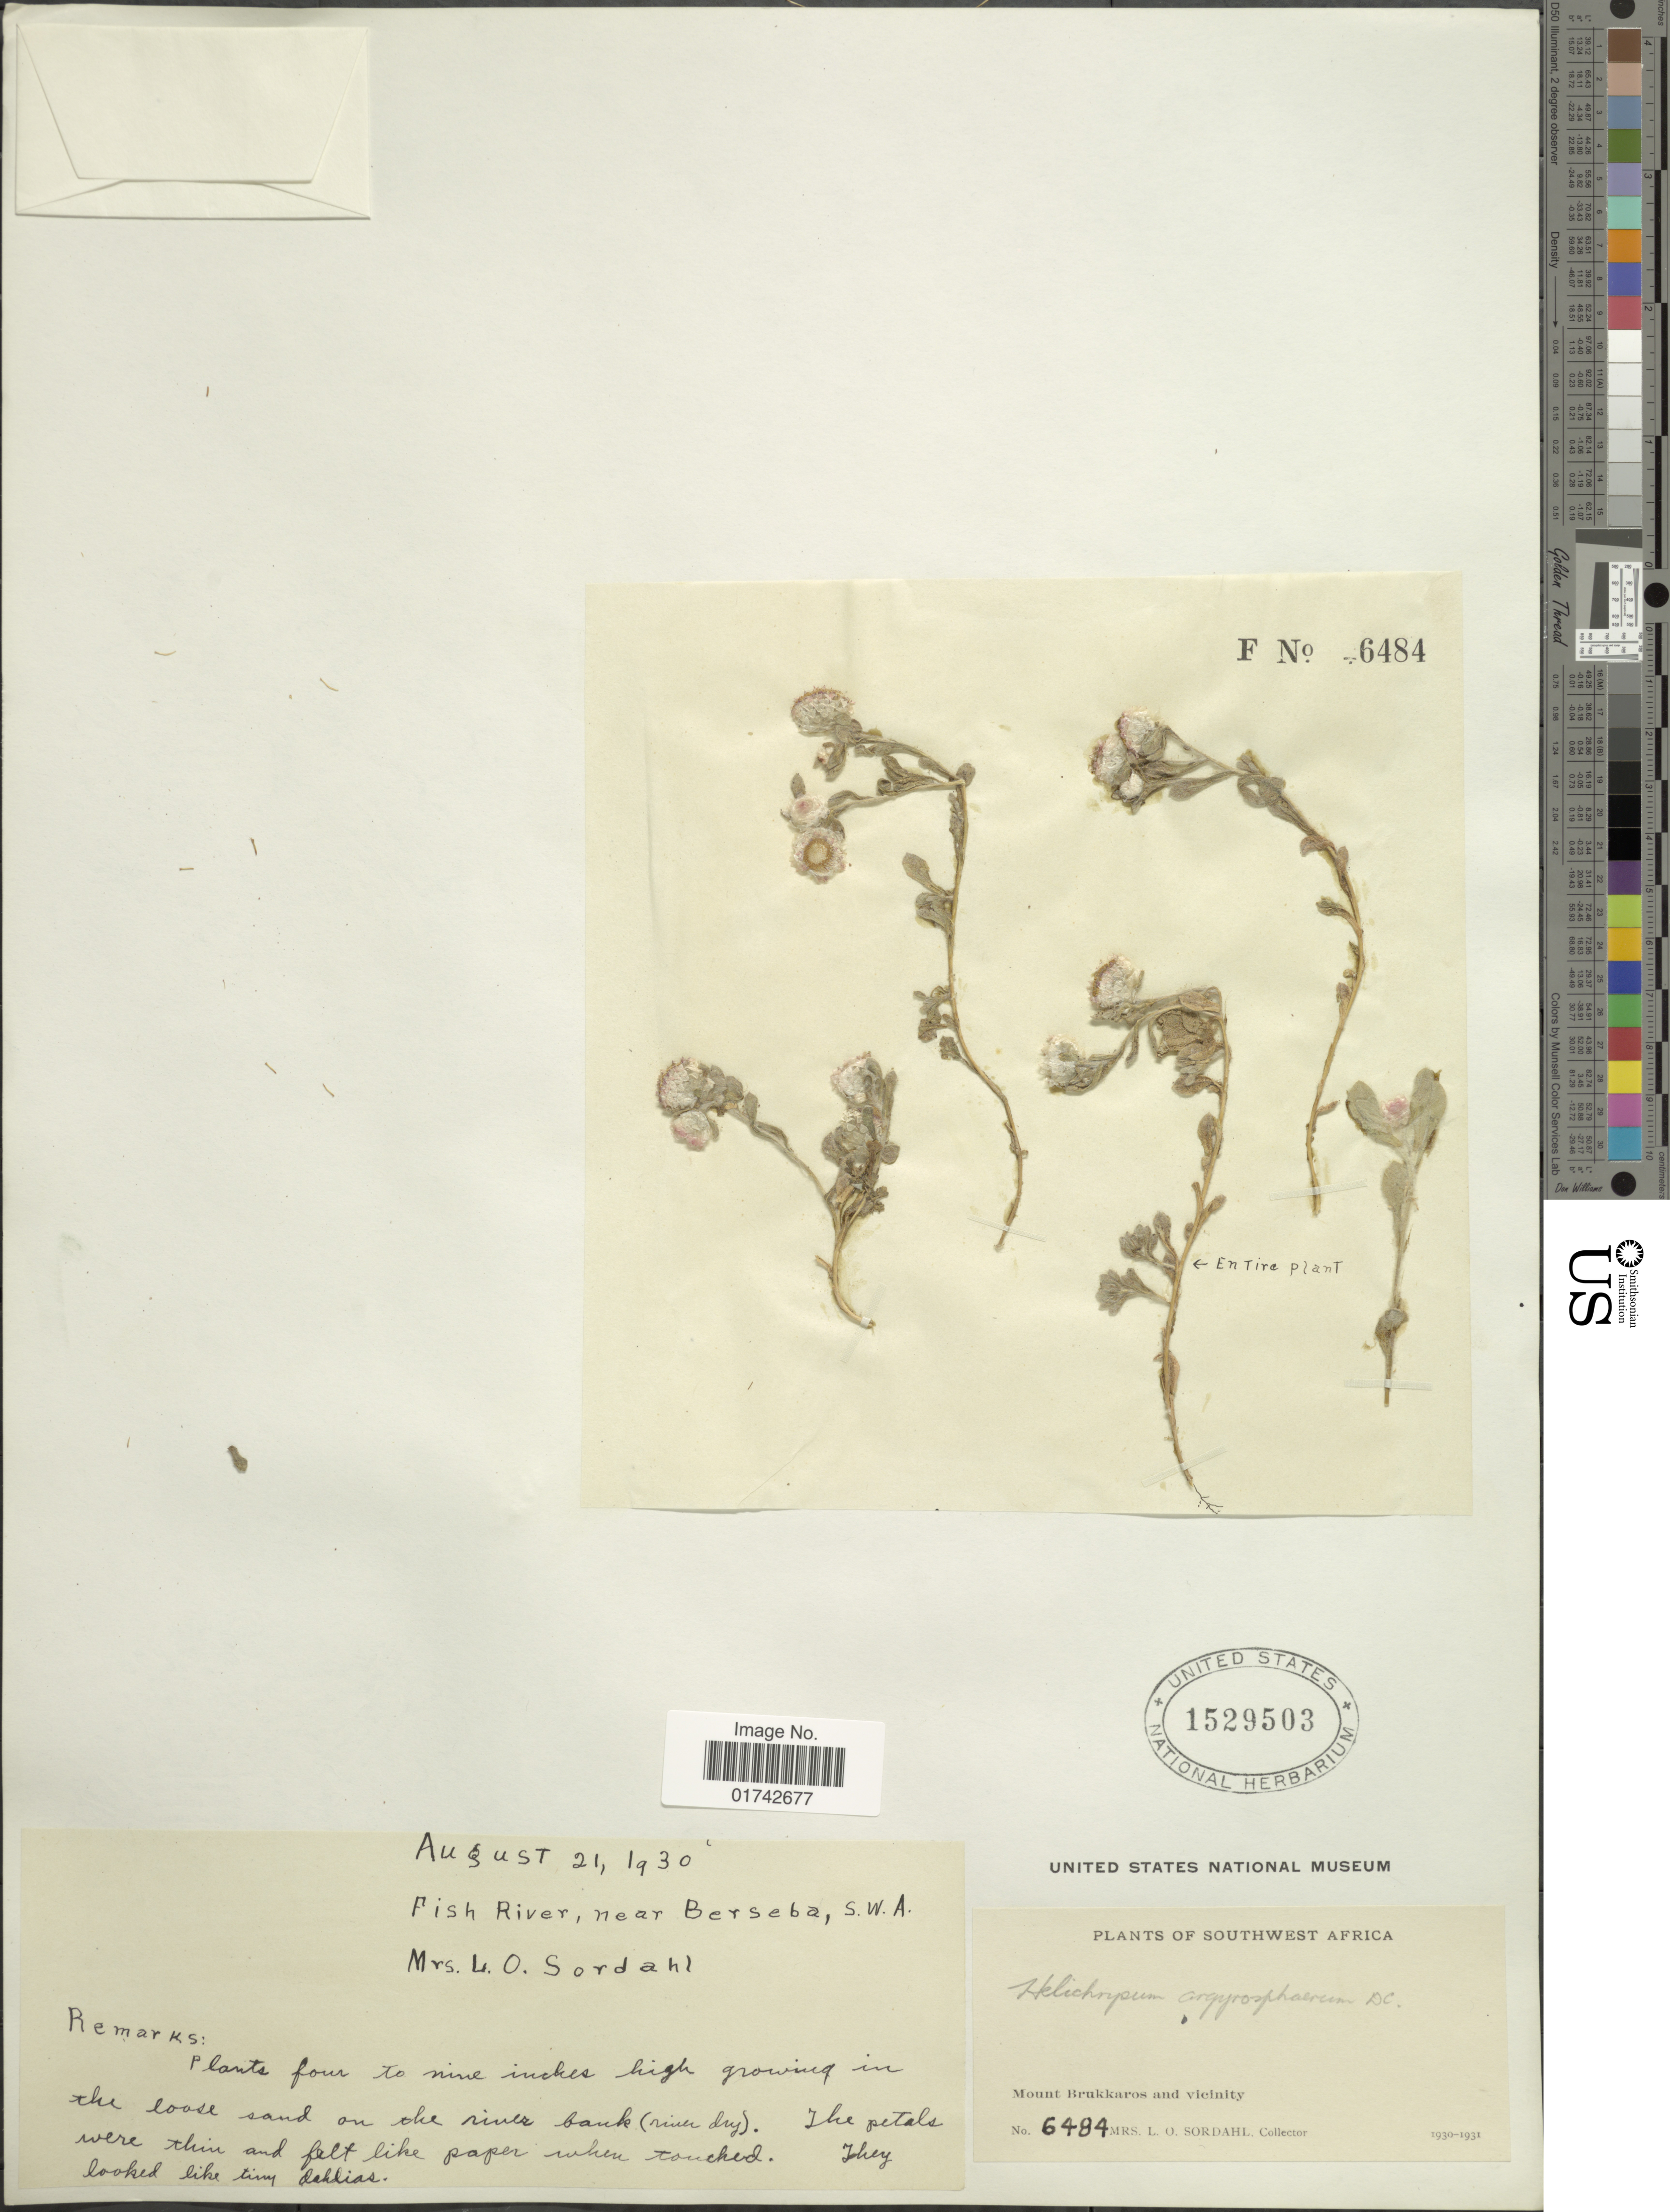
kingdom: Plantae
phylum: Tracheophyta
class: Magnoliopsida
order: Asterales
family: Asteraceae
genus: Helichrysum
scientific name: Helichrysum argyrosphaerum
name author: DC.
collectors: L. Sordahl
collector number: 6484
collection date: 1930-08-21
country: Namibia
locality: Fsh River, near Berseba, S.W.A. Mount Brukkaros and vicinity. Southwest Africa.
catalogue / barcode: US 1529503